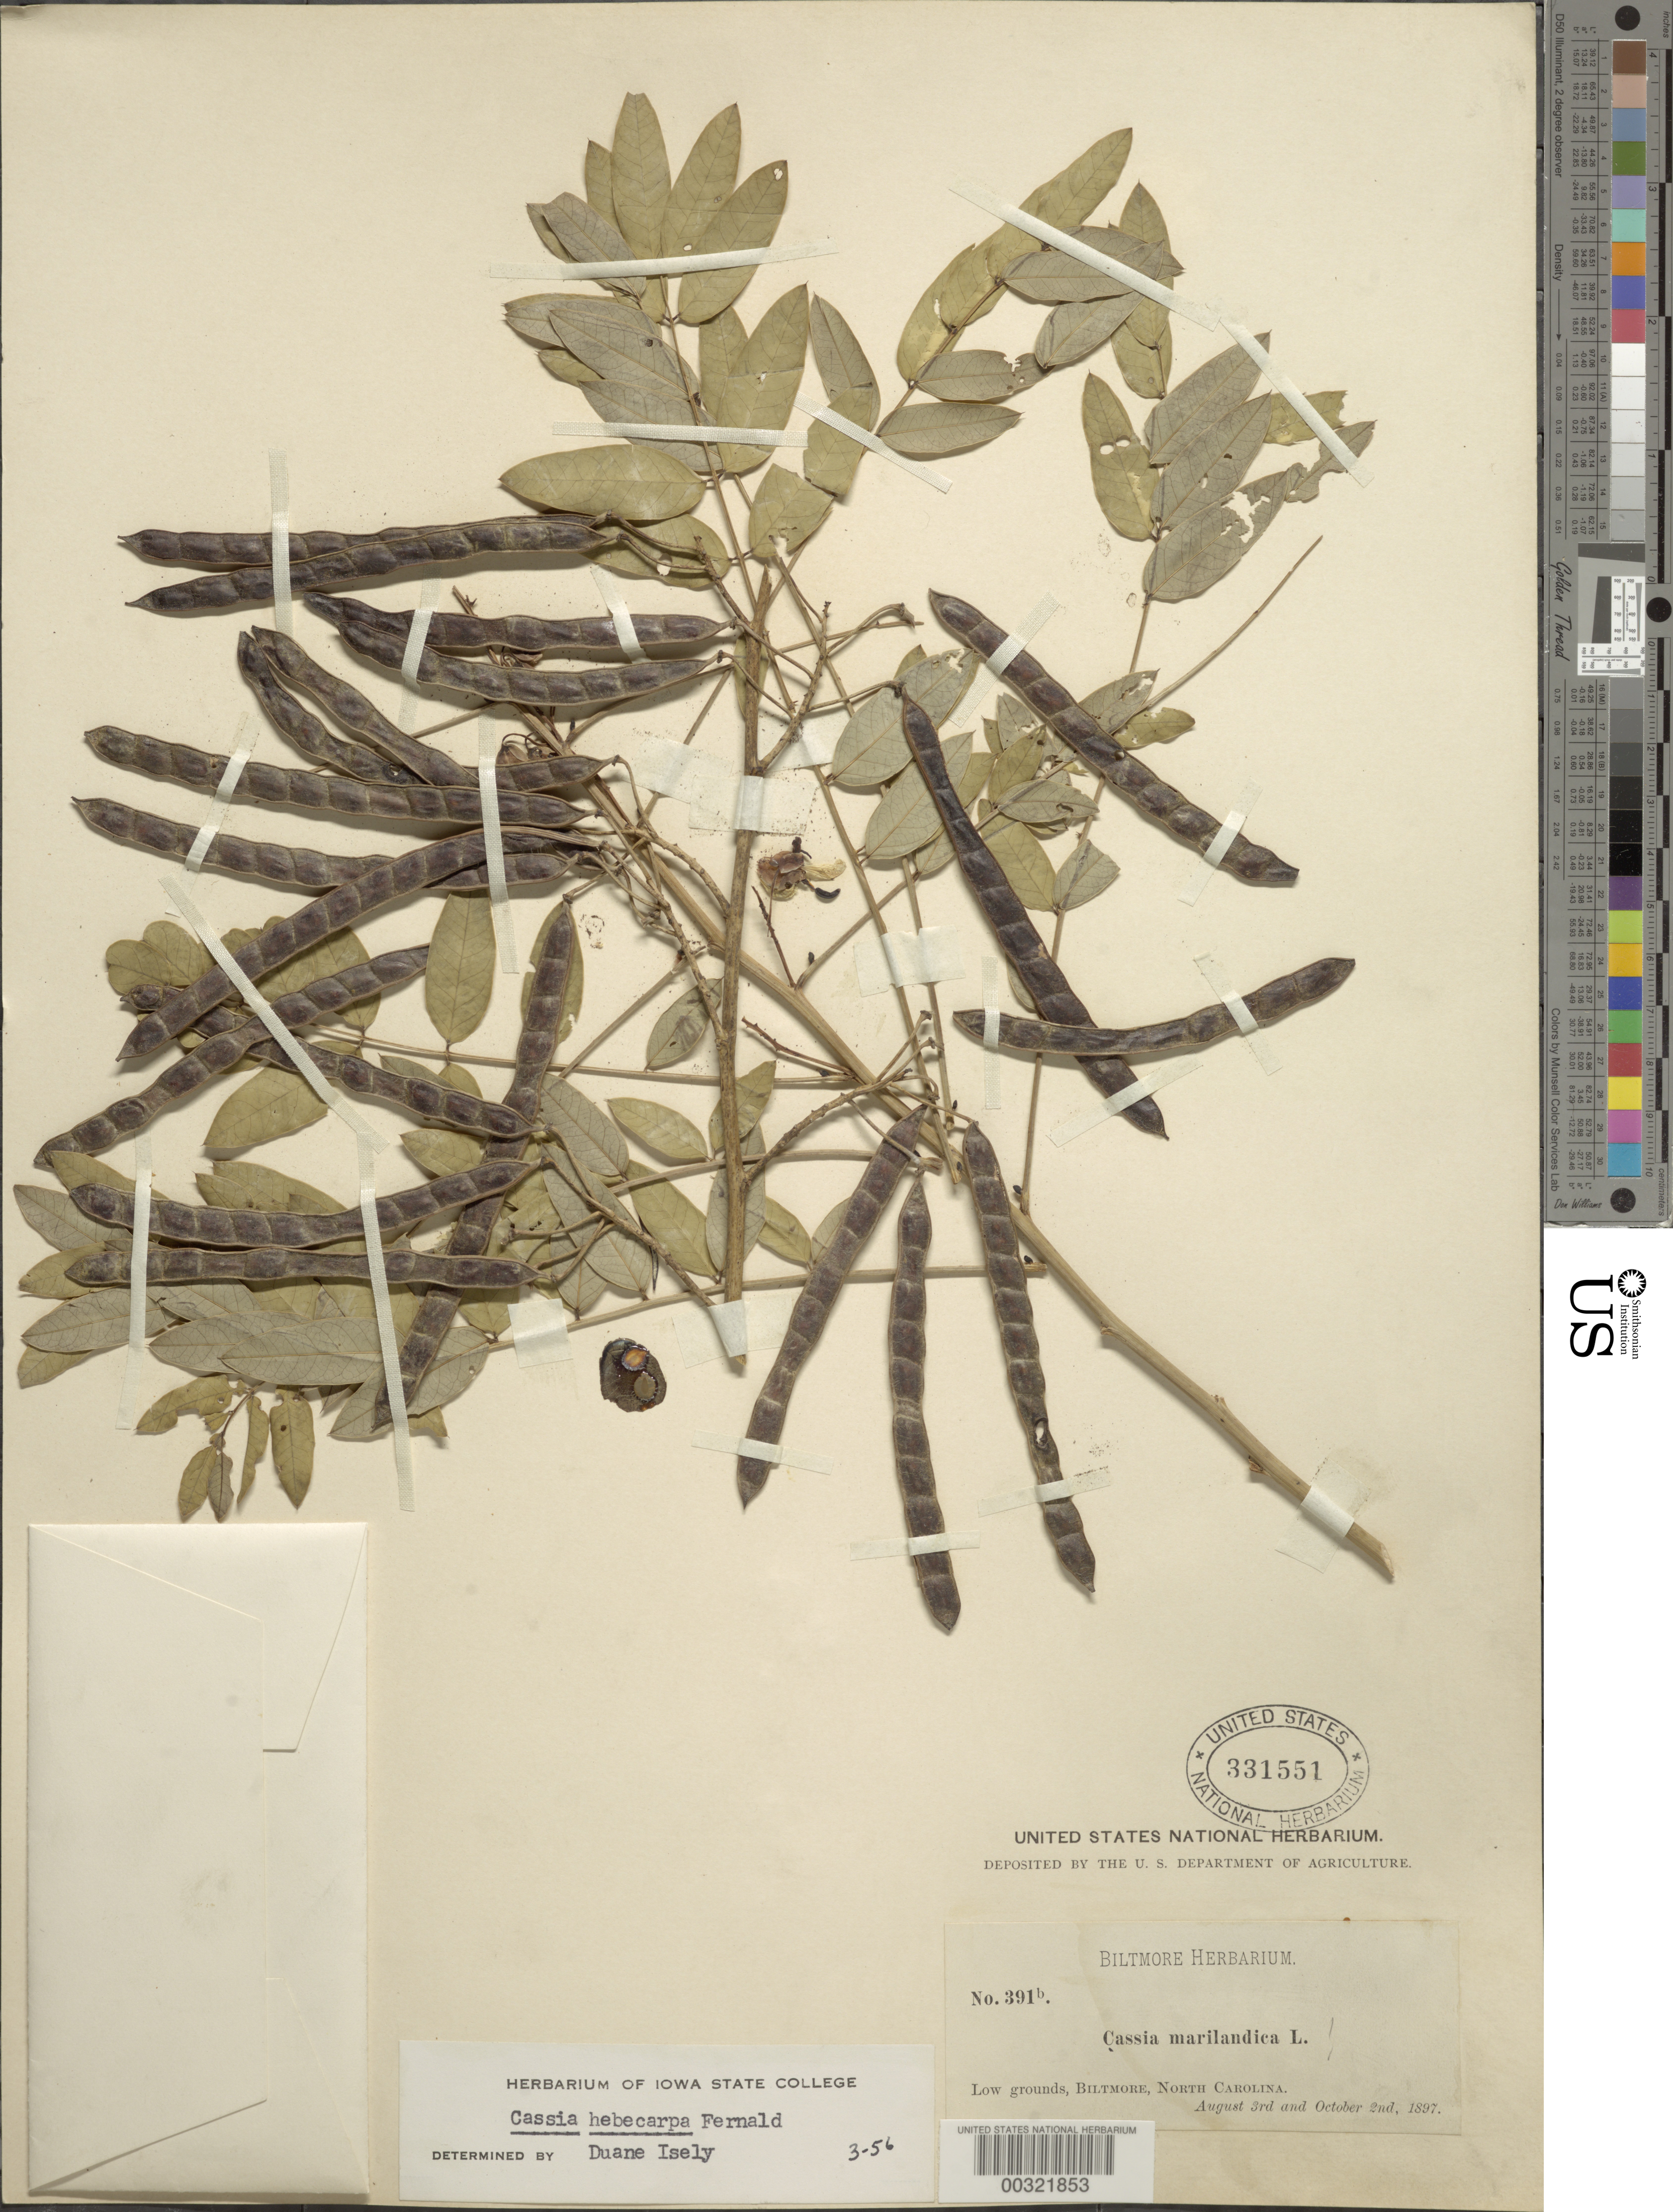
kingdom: Plantae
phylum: Tracheophyta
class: Magnoliopsida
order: Fabales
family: Fabaceae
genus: Senna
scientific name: Senna hebecarpa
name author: (Fernald) H.S. Irwin & Barneby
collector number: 391b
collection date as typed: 03 Aug 1897 and 02 Oct 1897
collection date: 1897-08-03,1897-10-02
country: United States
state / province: North Carolina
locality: Biltmore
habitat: Low ground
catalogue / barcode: US 331551